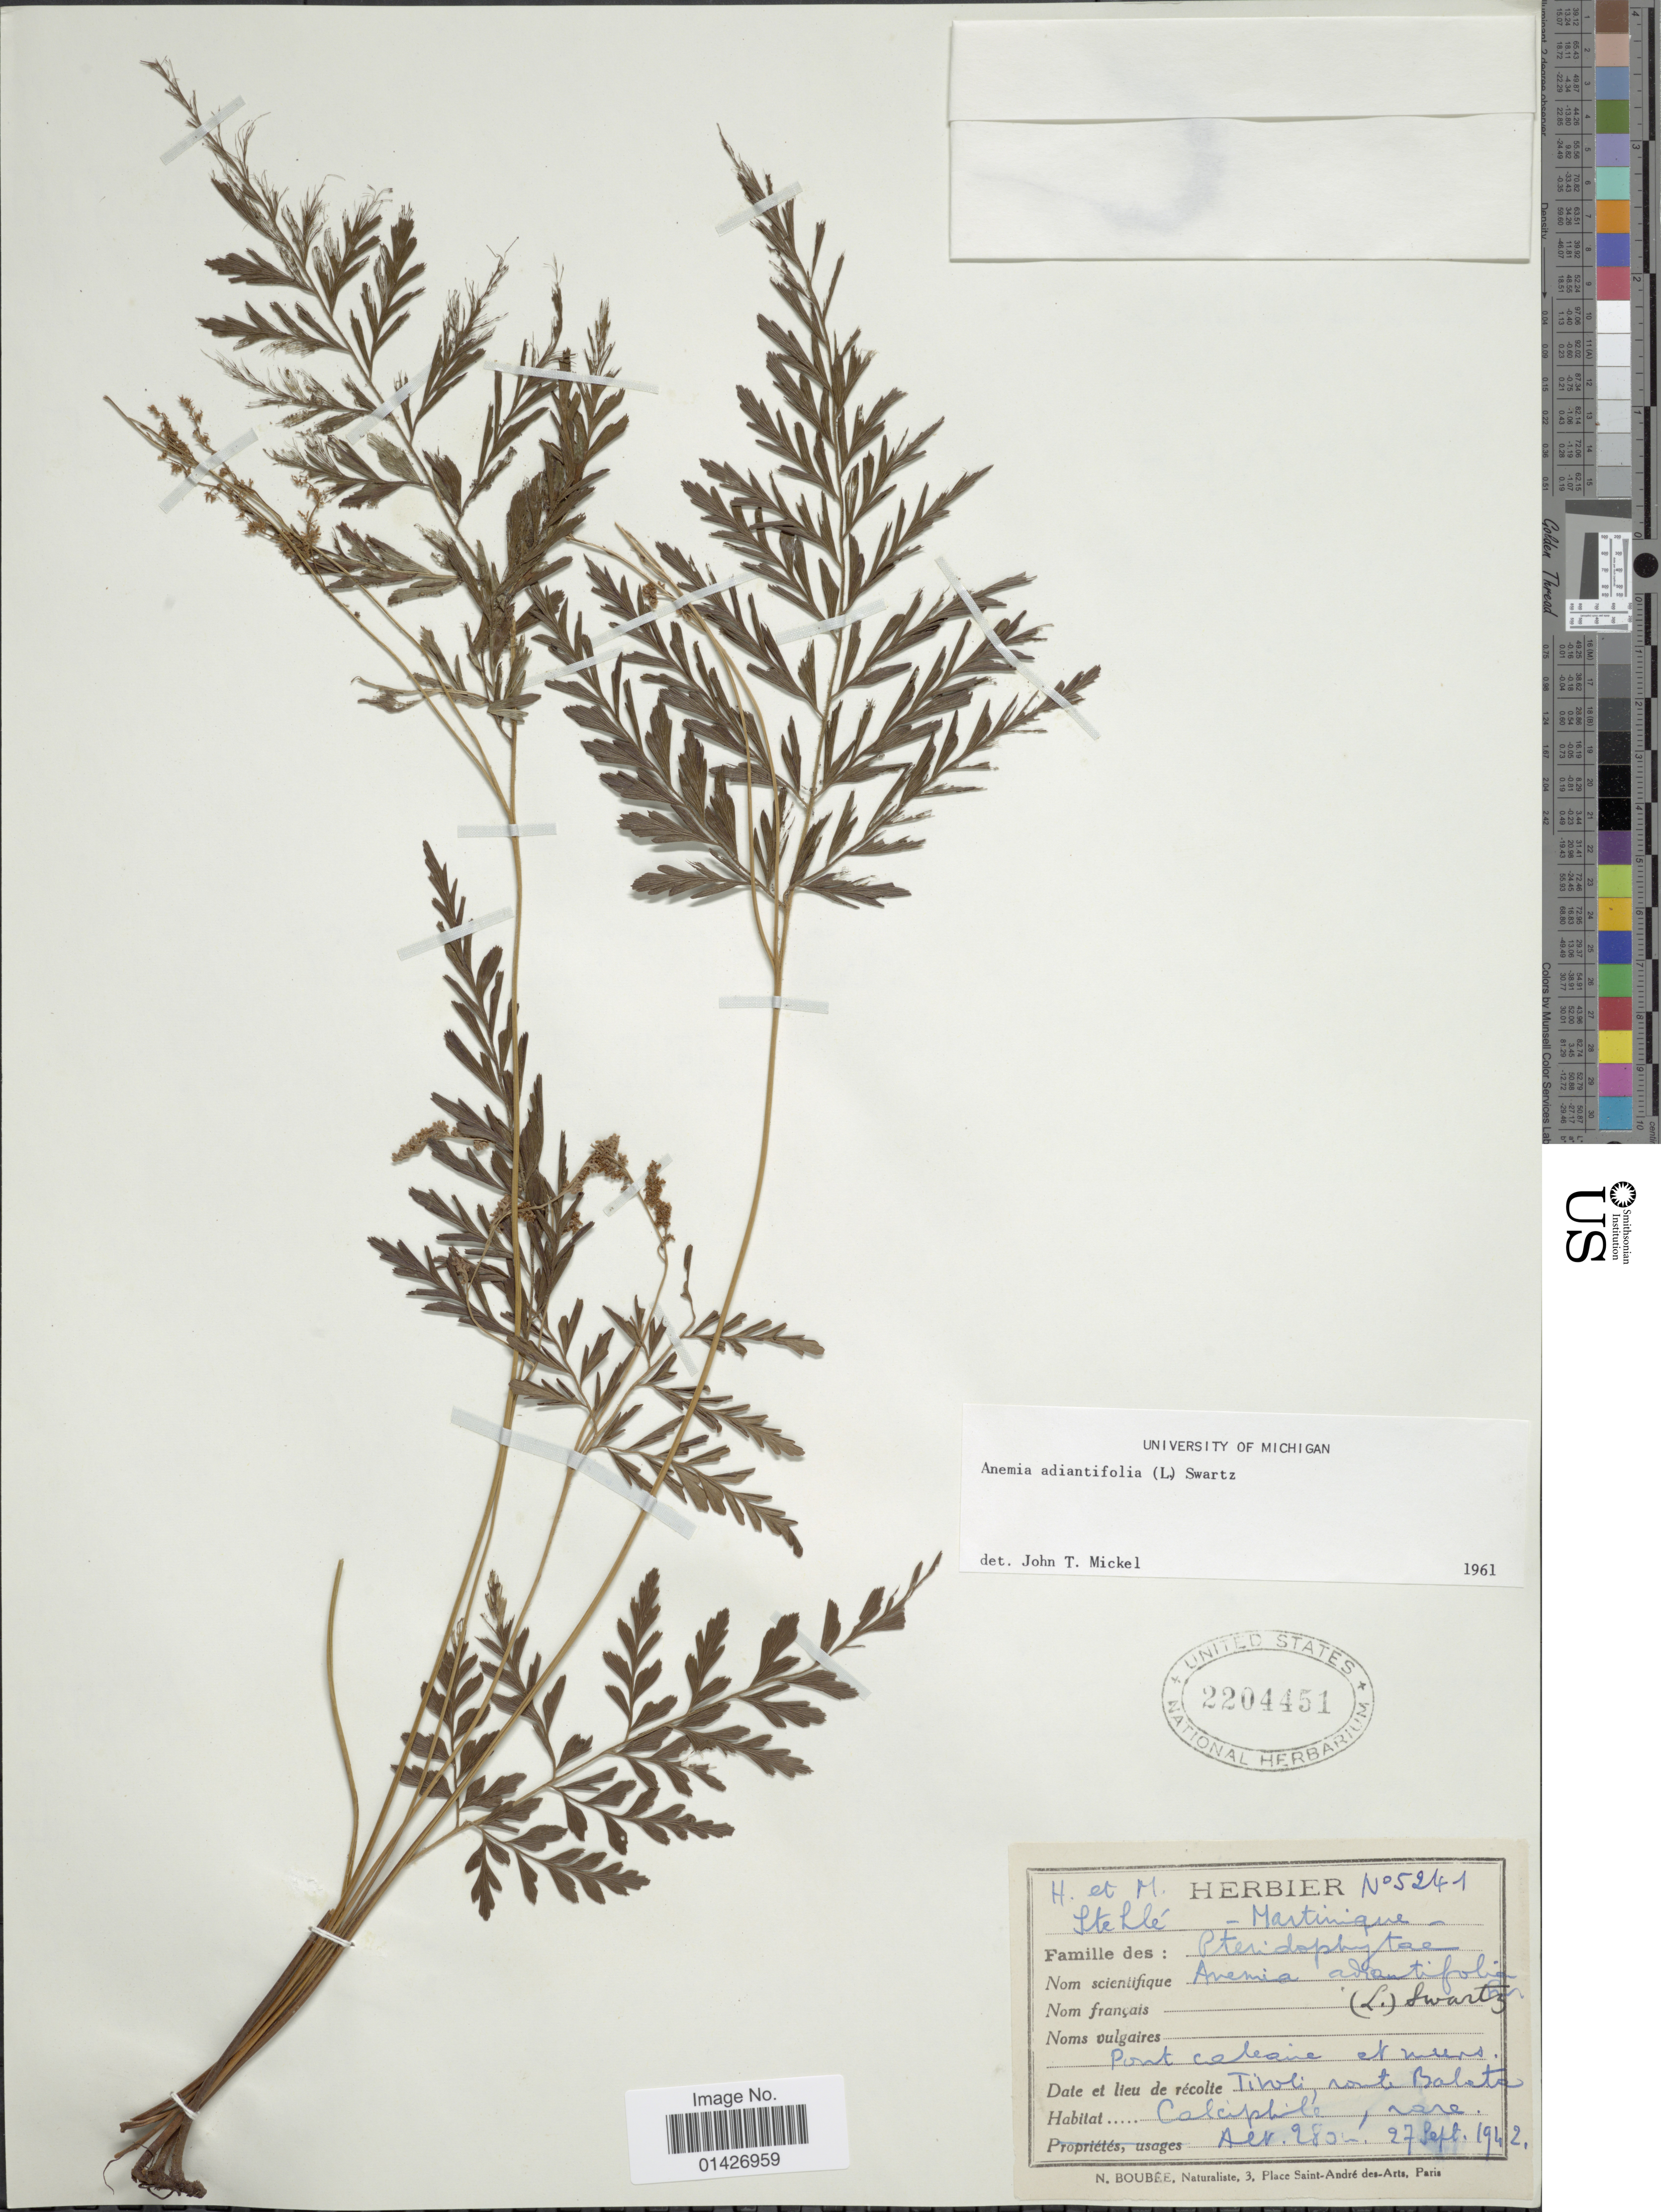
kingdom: Plantae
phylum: Tracheophyta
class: Polypodiopsida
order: Schizaeales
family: Anemiaceae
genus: Anemia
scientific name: Anemia adiantifolia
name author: (L.) Sw.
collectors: H. Stehlé & M. Stehlé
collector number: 5241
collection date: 1942-09-27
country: Martinique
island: Martinique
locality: Tivoli, route Balata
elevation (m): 280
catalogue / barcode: US 2204451